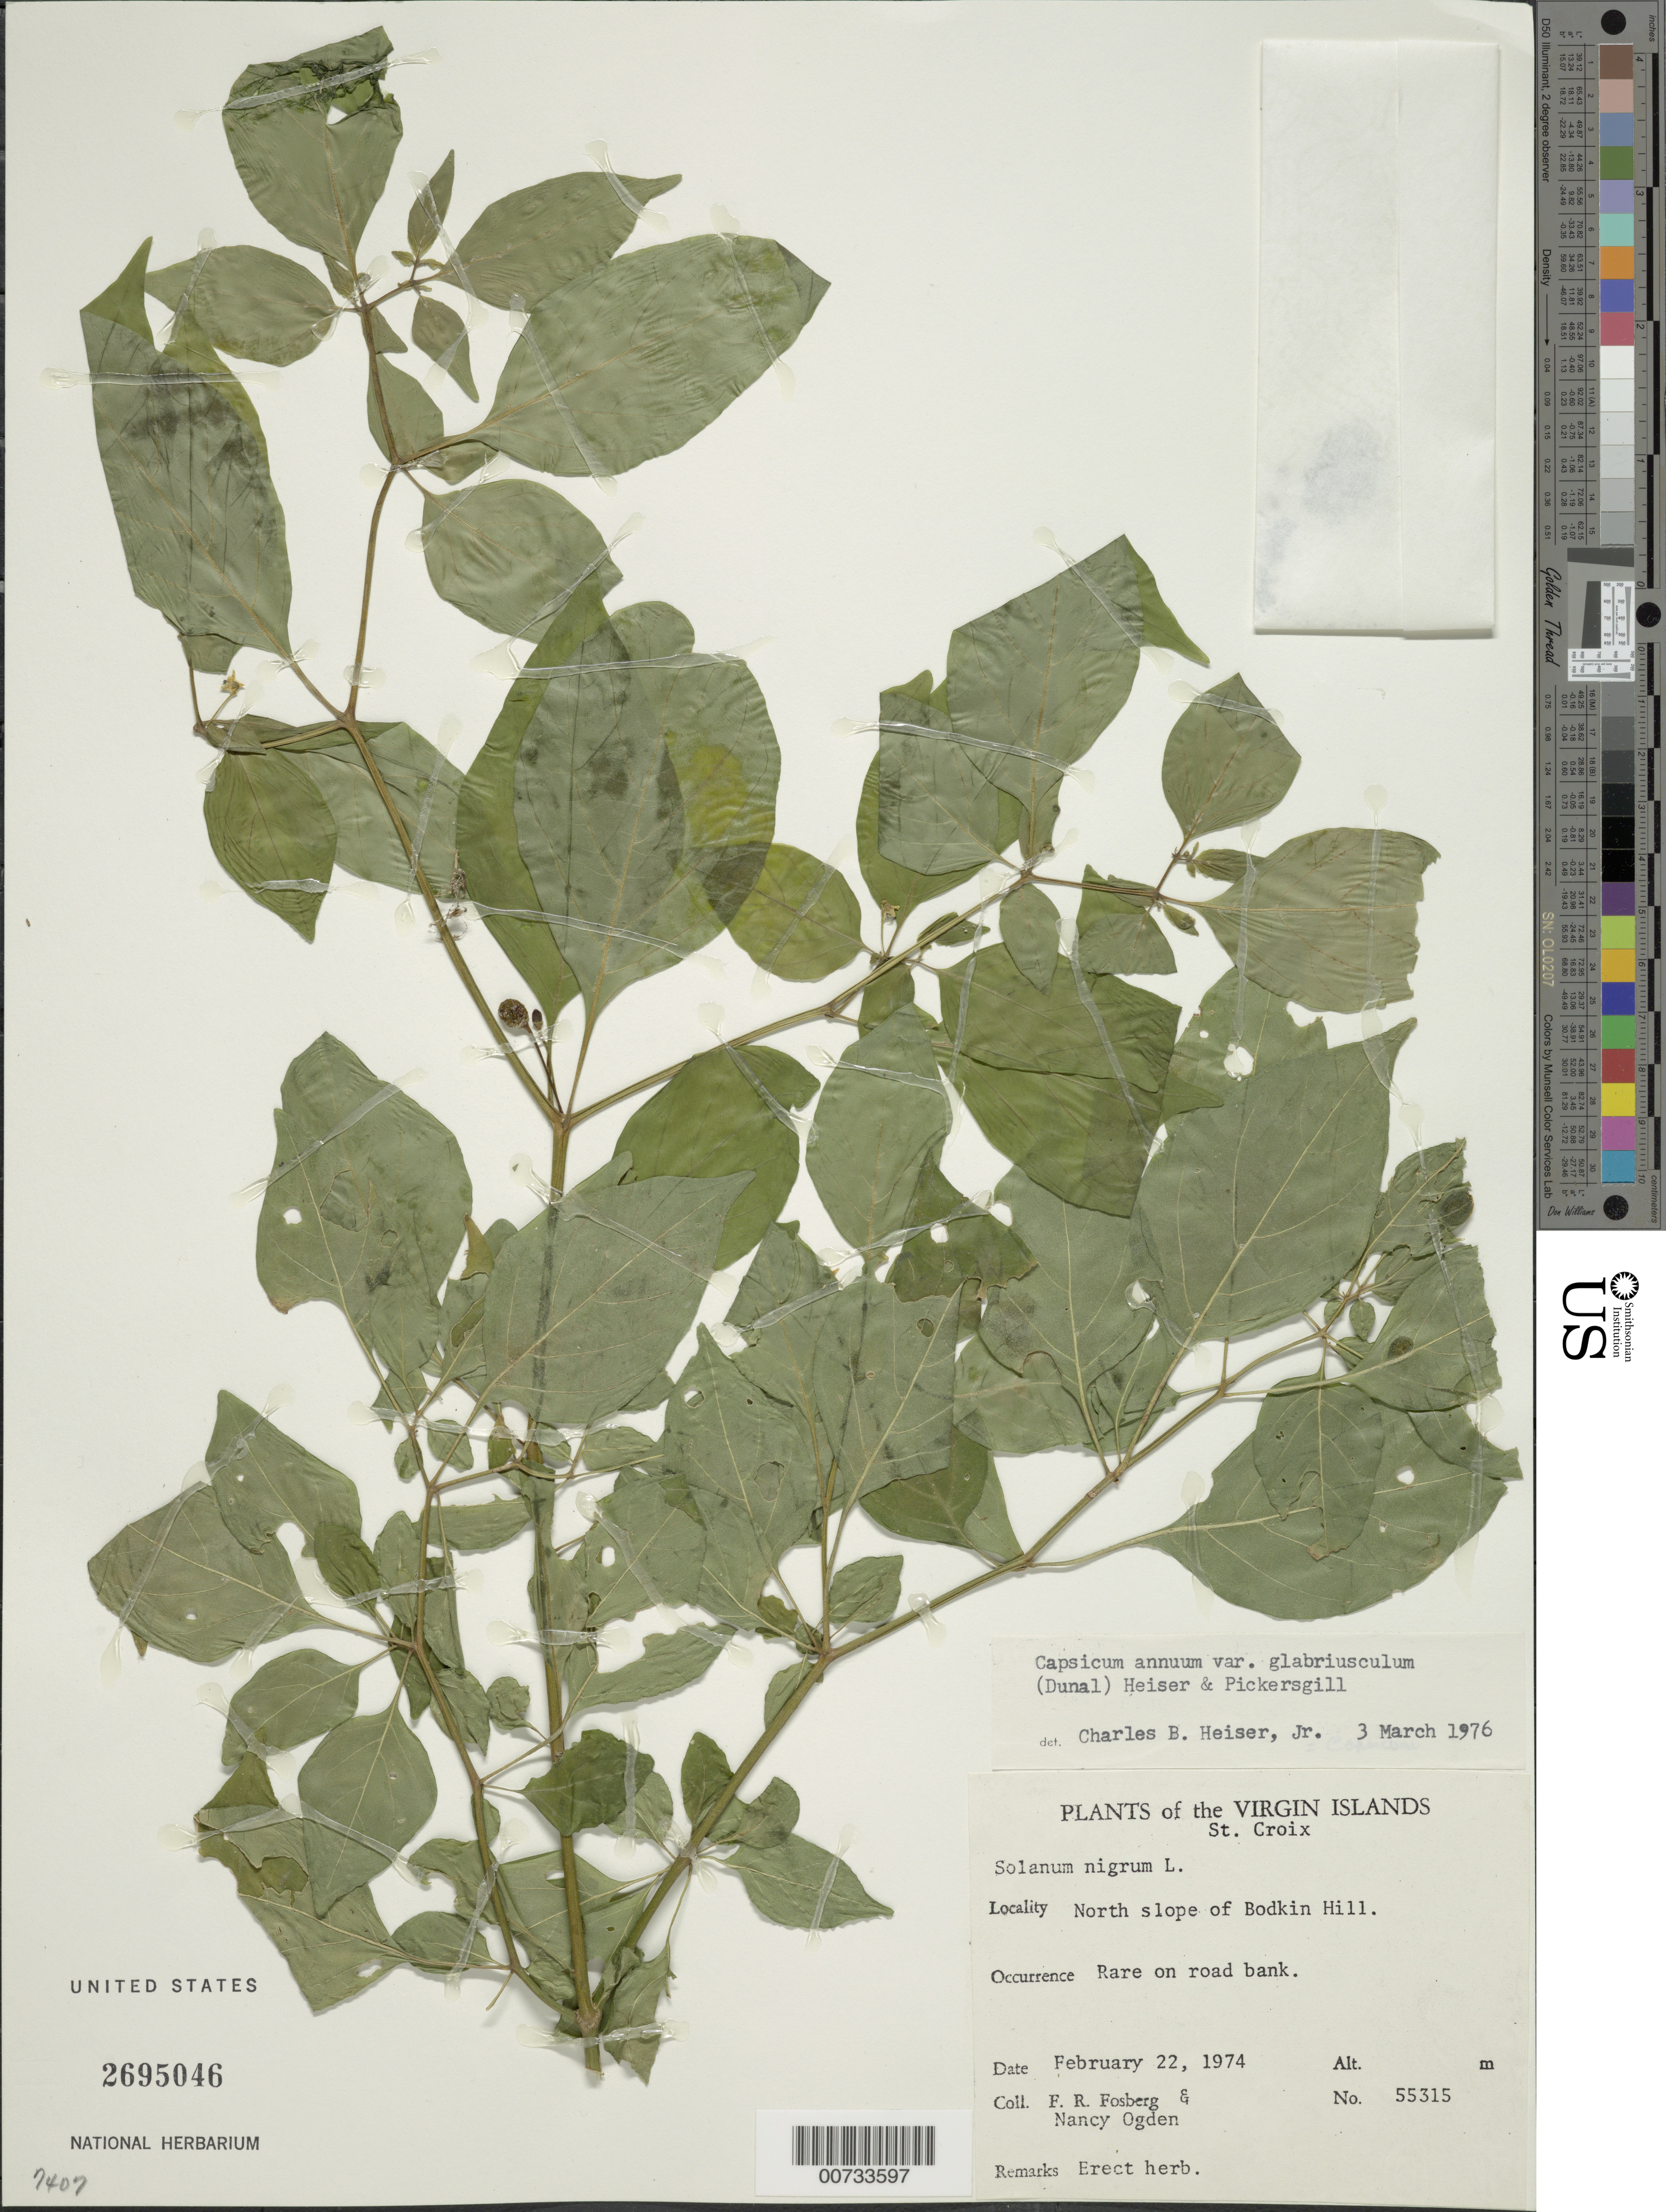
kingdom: Plantae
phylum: Tracheophyta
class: Magnoliopsida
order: Solanales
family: Solanaceae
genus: Capsicum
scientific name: Capsicum annuum var. glabriusculum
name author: (Dunal) Heiser & Pickersgill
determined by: Acevedo-Rodríguez, P., (BOT), Smithsonian Institution - National Museum of Natural History (UNITED STATES)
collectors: F. R. Fosberg & N. Ogden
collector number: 55315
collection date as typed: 22 Feb 1974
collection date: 1974-02-22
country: U.S. Virgin Islands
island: St. Croix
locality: St. Croix: Bodkin Hill, North Slope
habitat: Road bank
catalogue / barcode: US 2695046